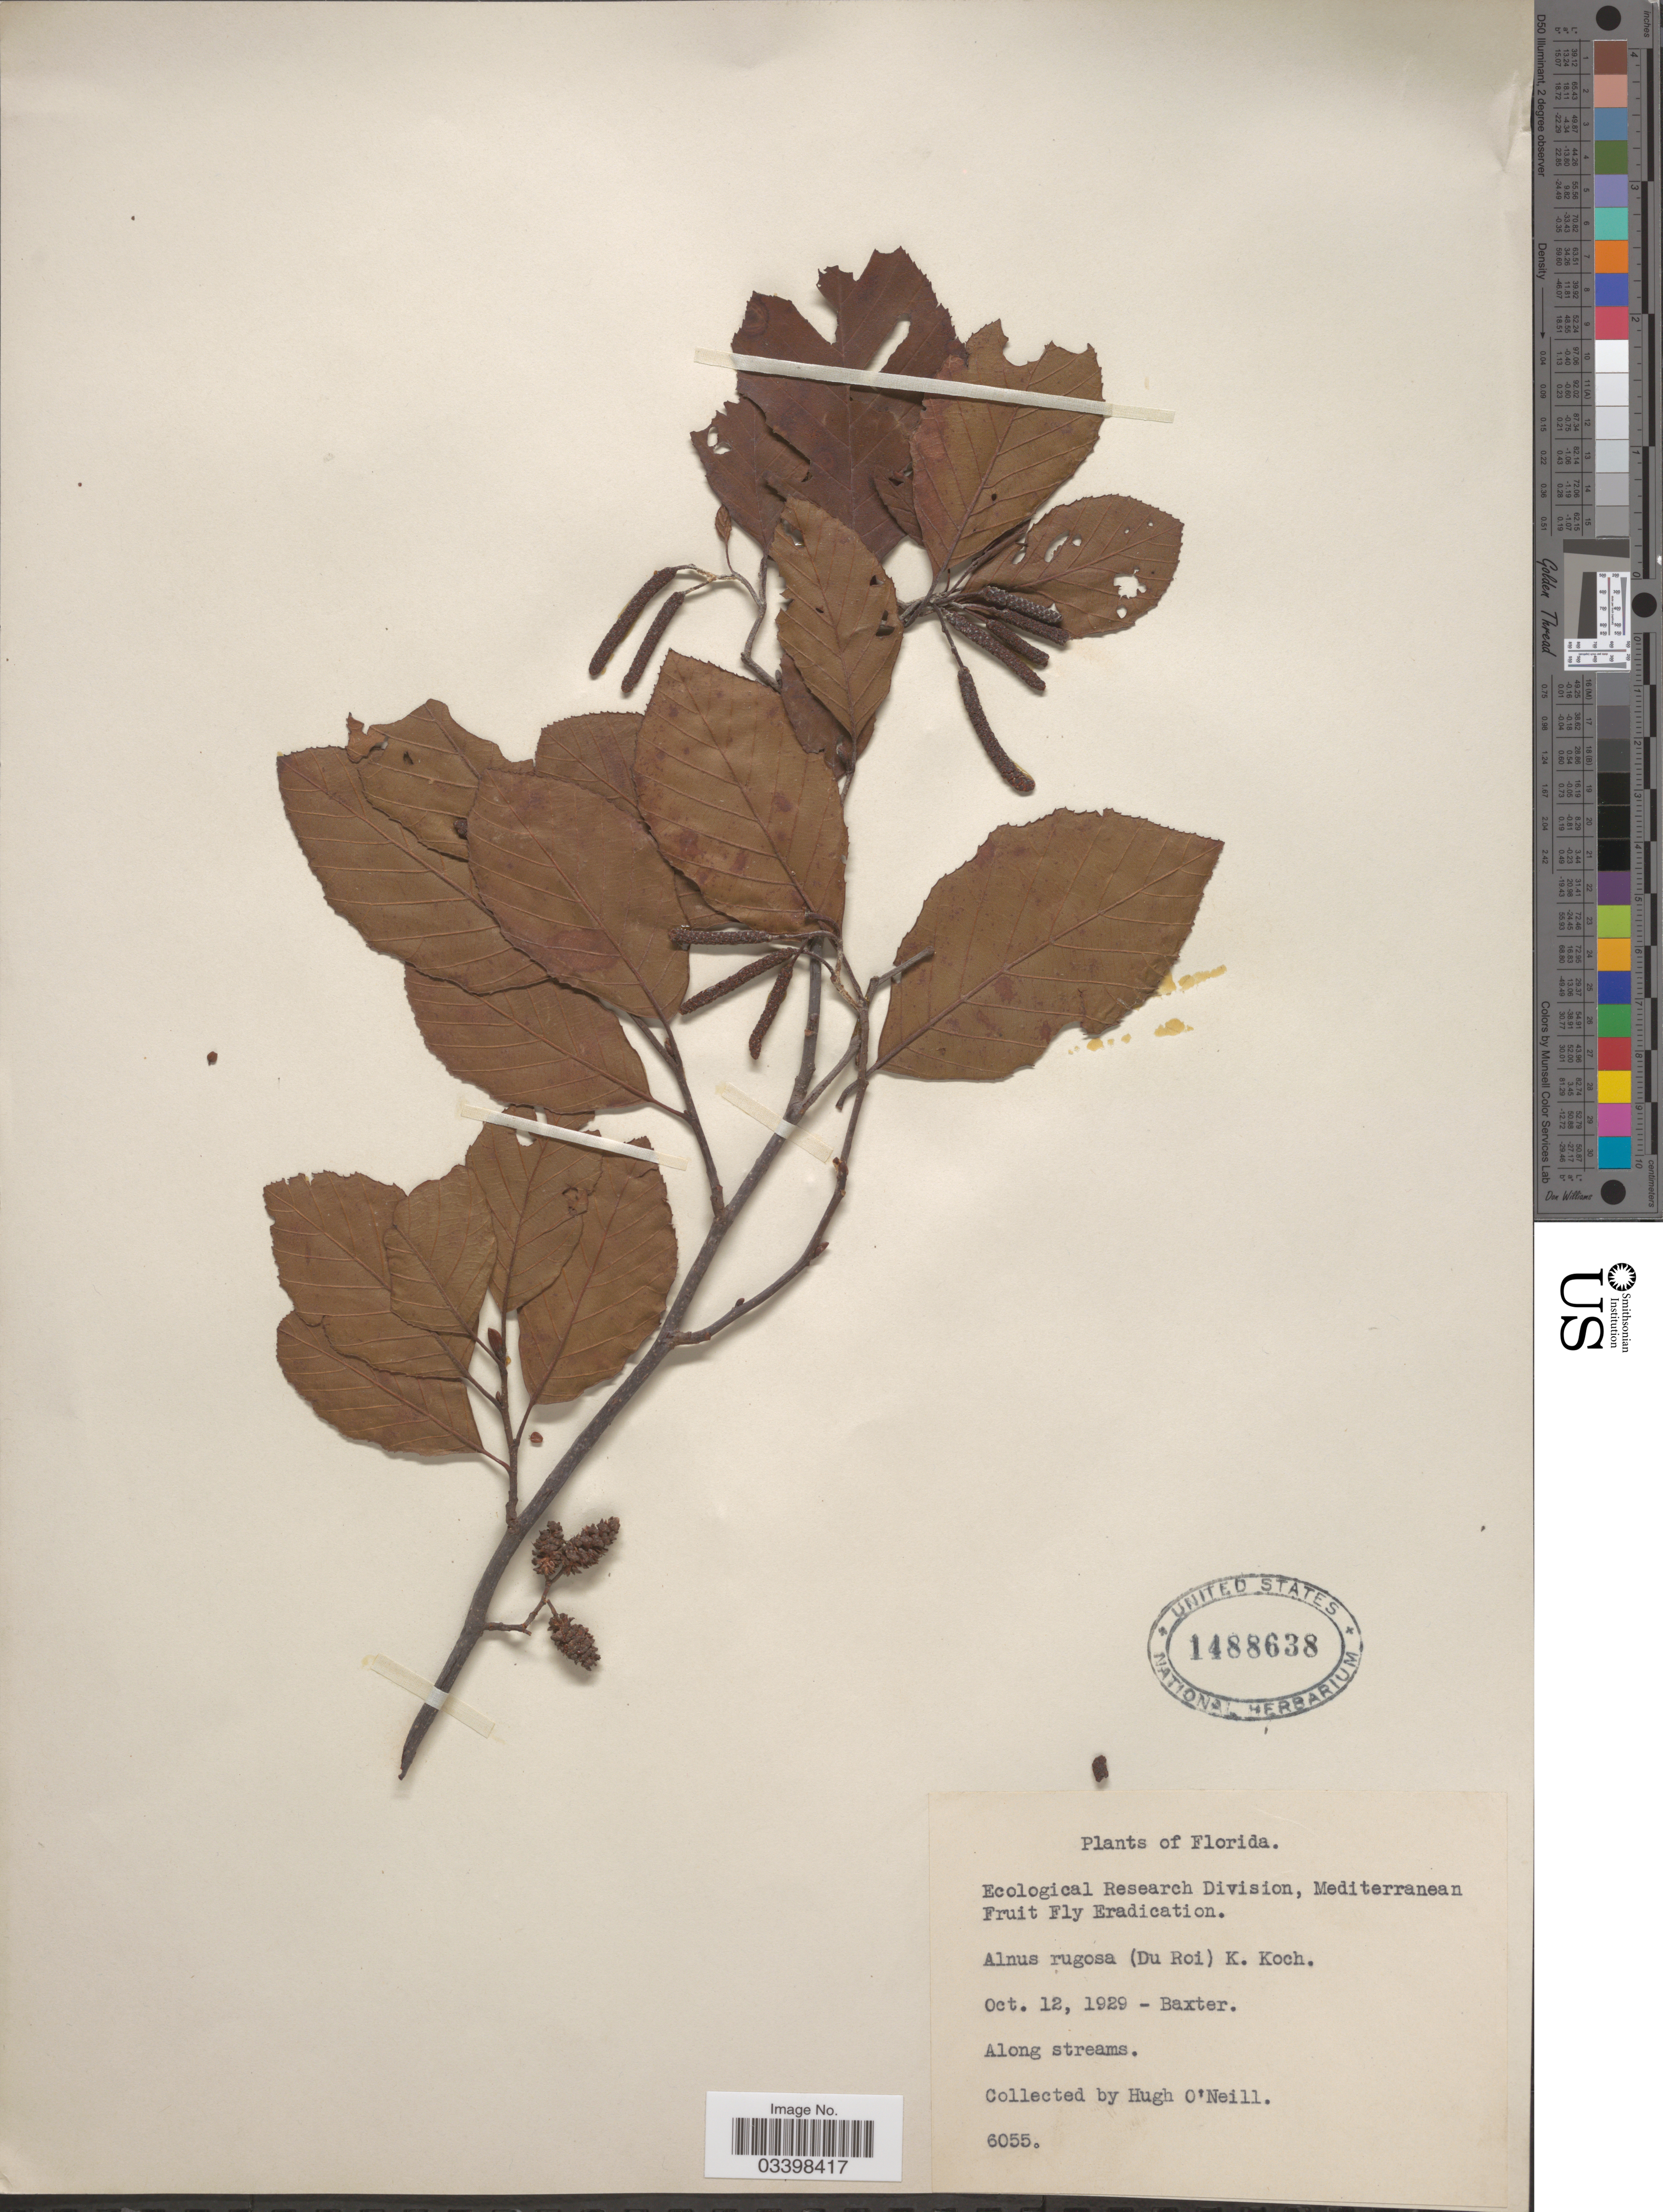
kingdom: Plantae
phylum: Tracheophyta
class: Magnoliopsida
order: Fagales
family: Betulaceae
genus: Alnus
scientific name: Alnus serrulata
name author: (Aiton) Willd.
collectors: H. O'Neill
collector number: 6055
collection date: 1929-10-12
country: United States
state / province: Florida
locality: Baxter.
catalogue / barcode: US 1488638